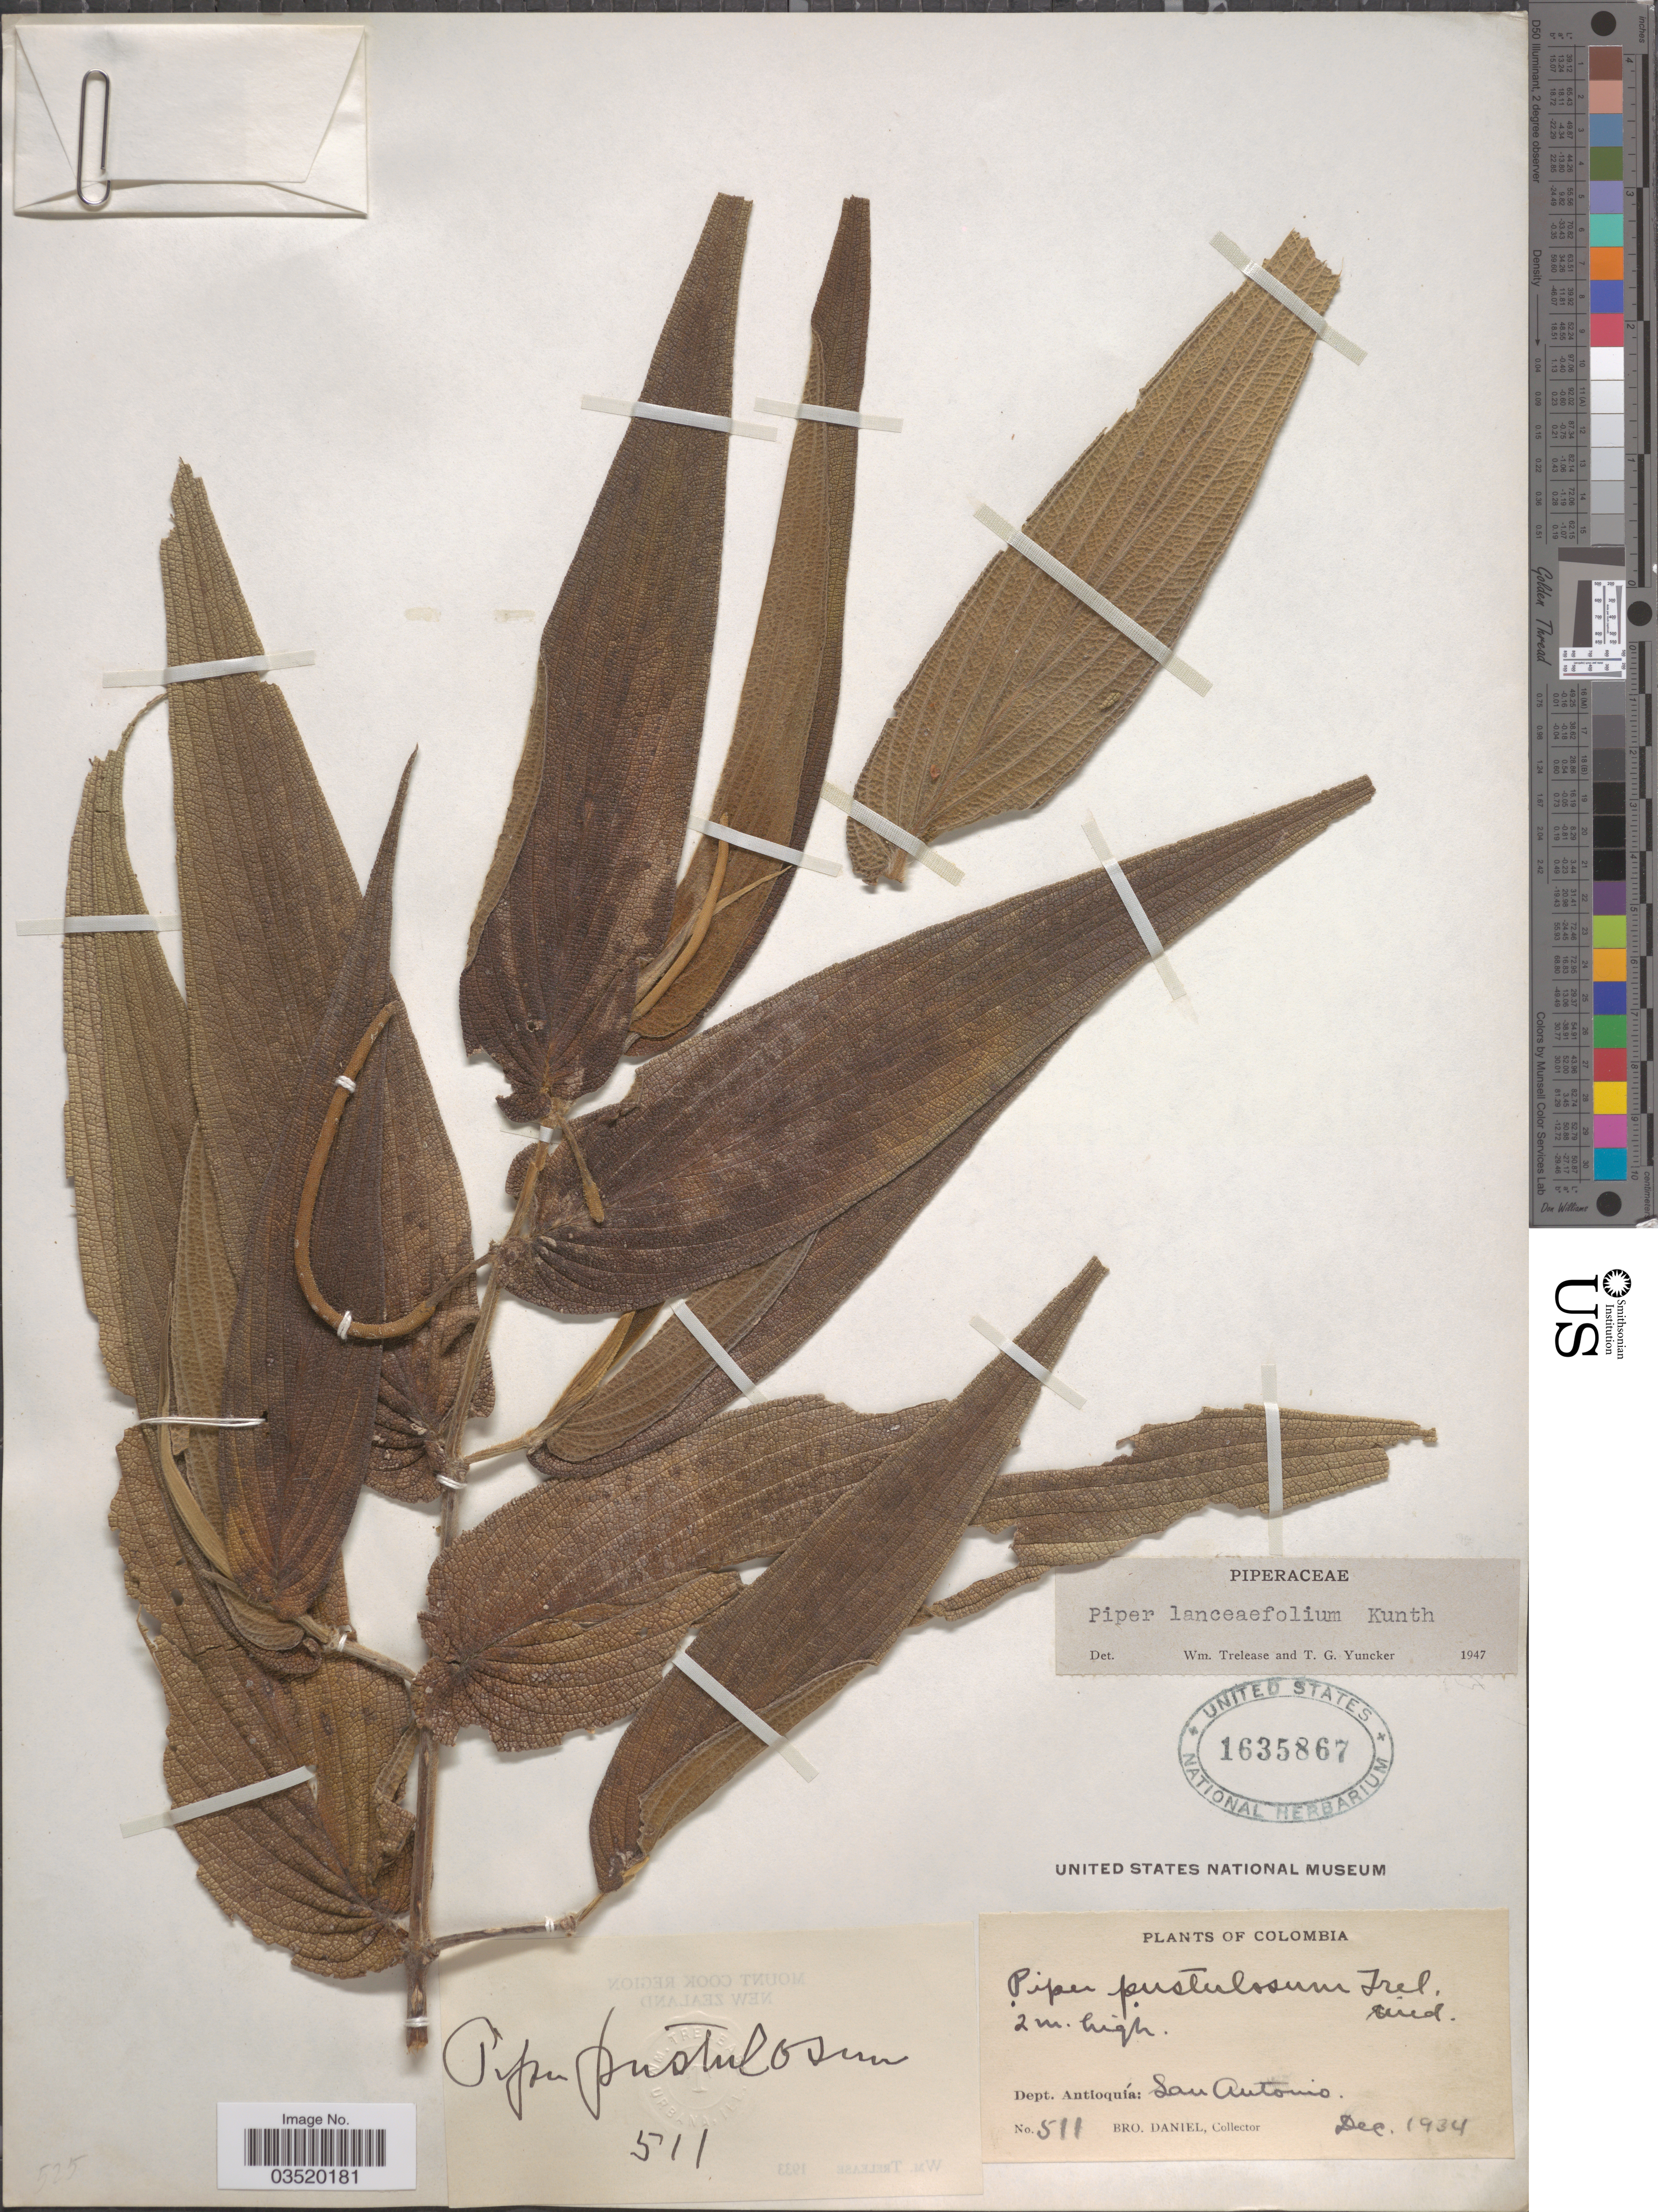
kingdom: Plantae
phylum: Tracheophyta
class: Magnoliopsida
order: Piperales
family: Piperaceae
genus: Piper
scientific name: Piper lanceifolium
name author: Kunth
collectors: Bro. Daniel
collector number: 511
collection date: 1934-12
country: Colombia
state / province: Antioquia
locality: Dept. Antioquía: San Antonio.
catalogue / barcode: US 1635867